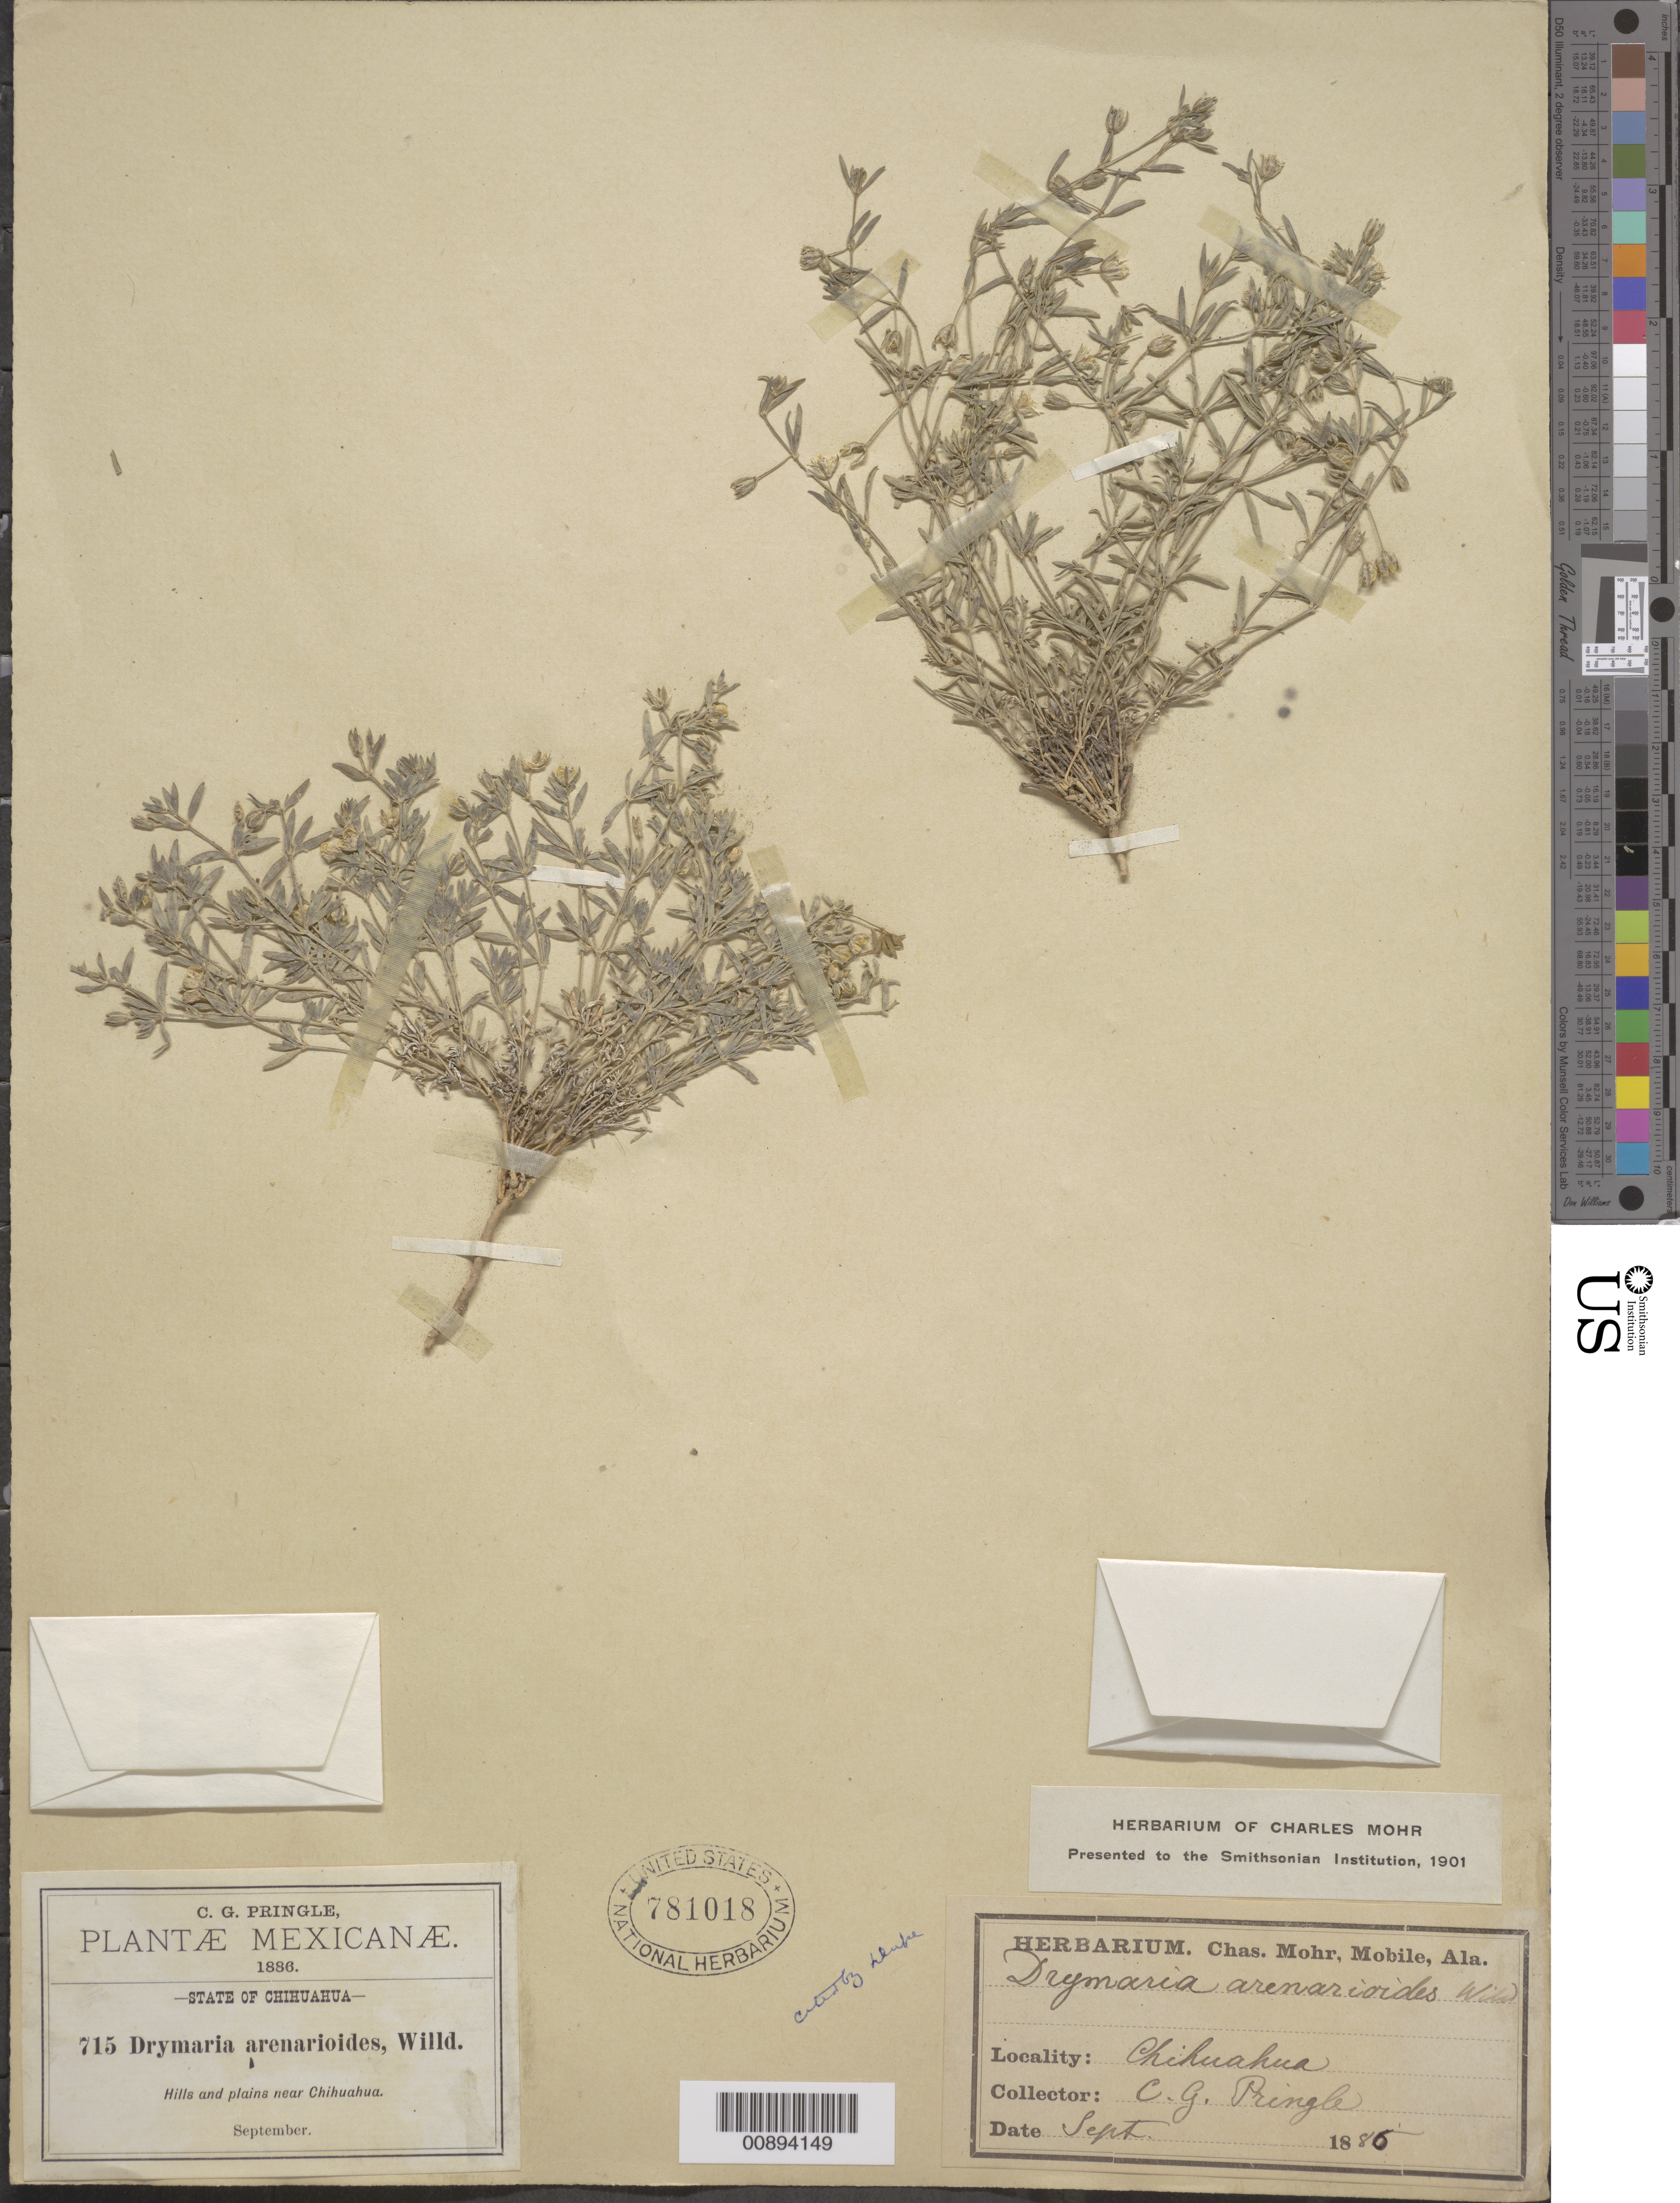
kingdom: Plantae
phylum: Tracheophyta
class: Magnoliopsida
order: Caryophyllales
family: Caryophyllaceae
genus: Drymaria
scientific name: Drymaria arenarioides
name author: Willd. ex Roem. & Schult.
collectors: C. G. Pringle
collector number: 715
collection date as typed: Sep 1886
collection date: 1886-09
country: Mexico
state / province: Chihuahua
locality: Near Chihuahua, Chihuahua.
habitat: Hills and plains.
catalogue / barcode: US 781018